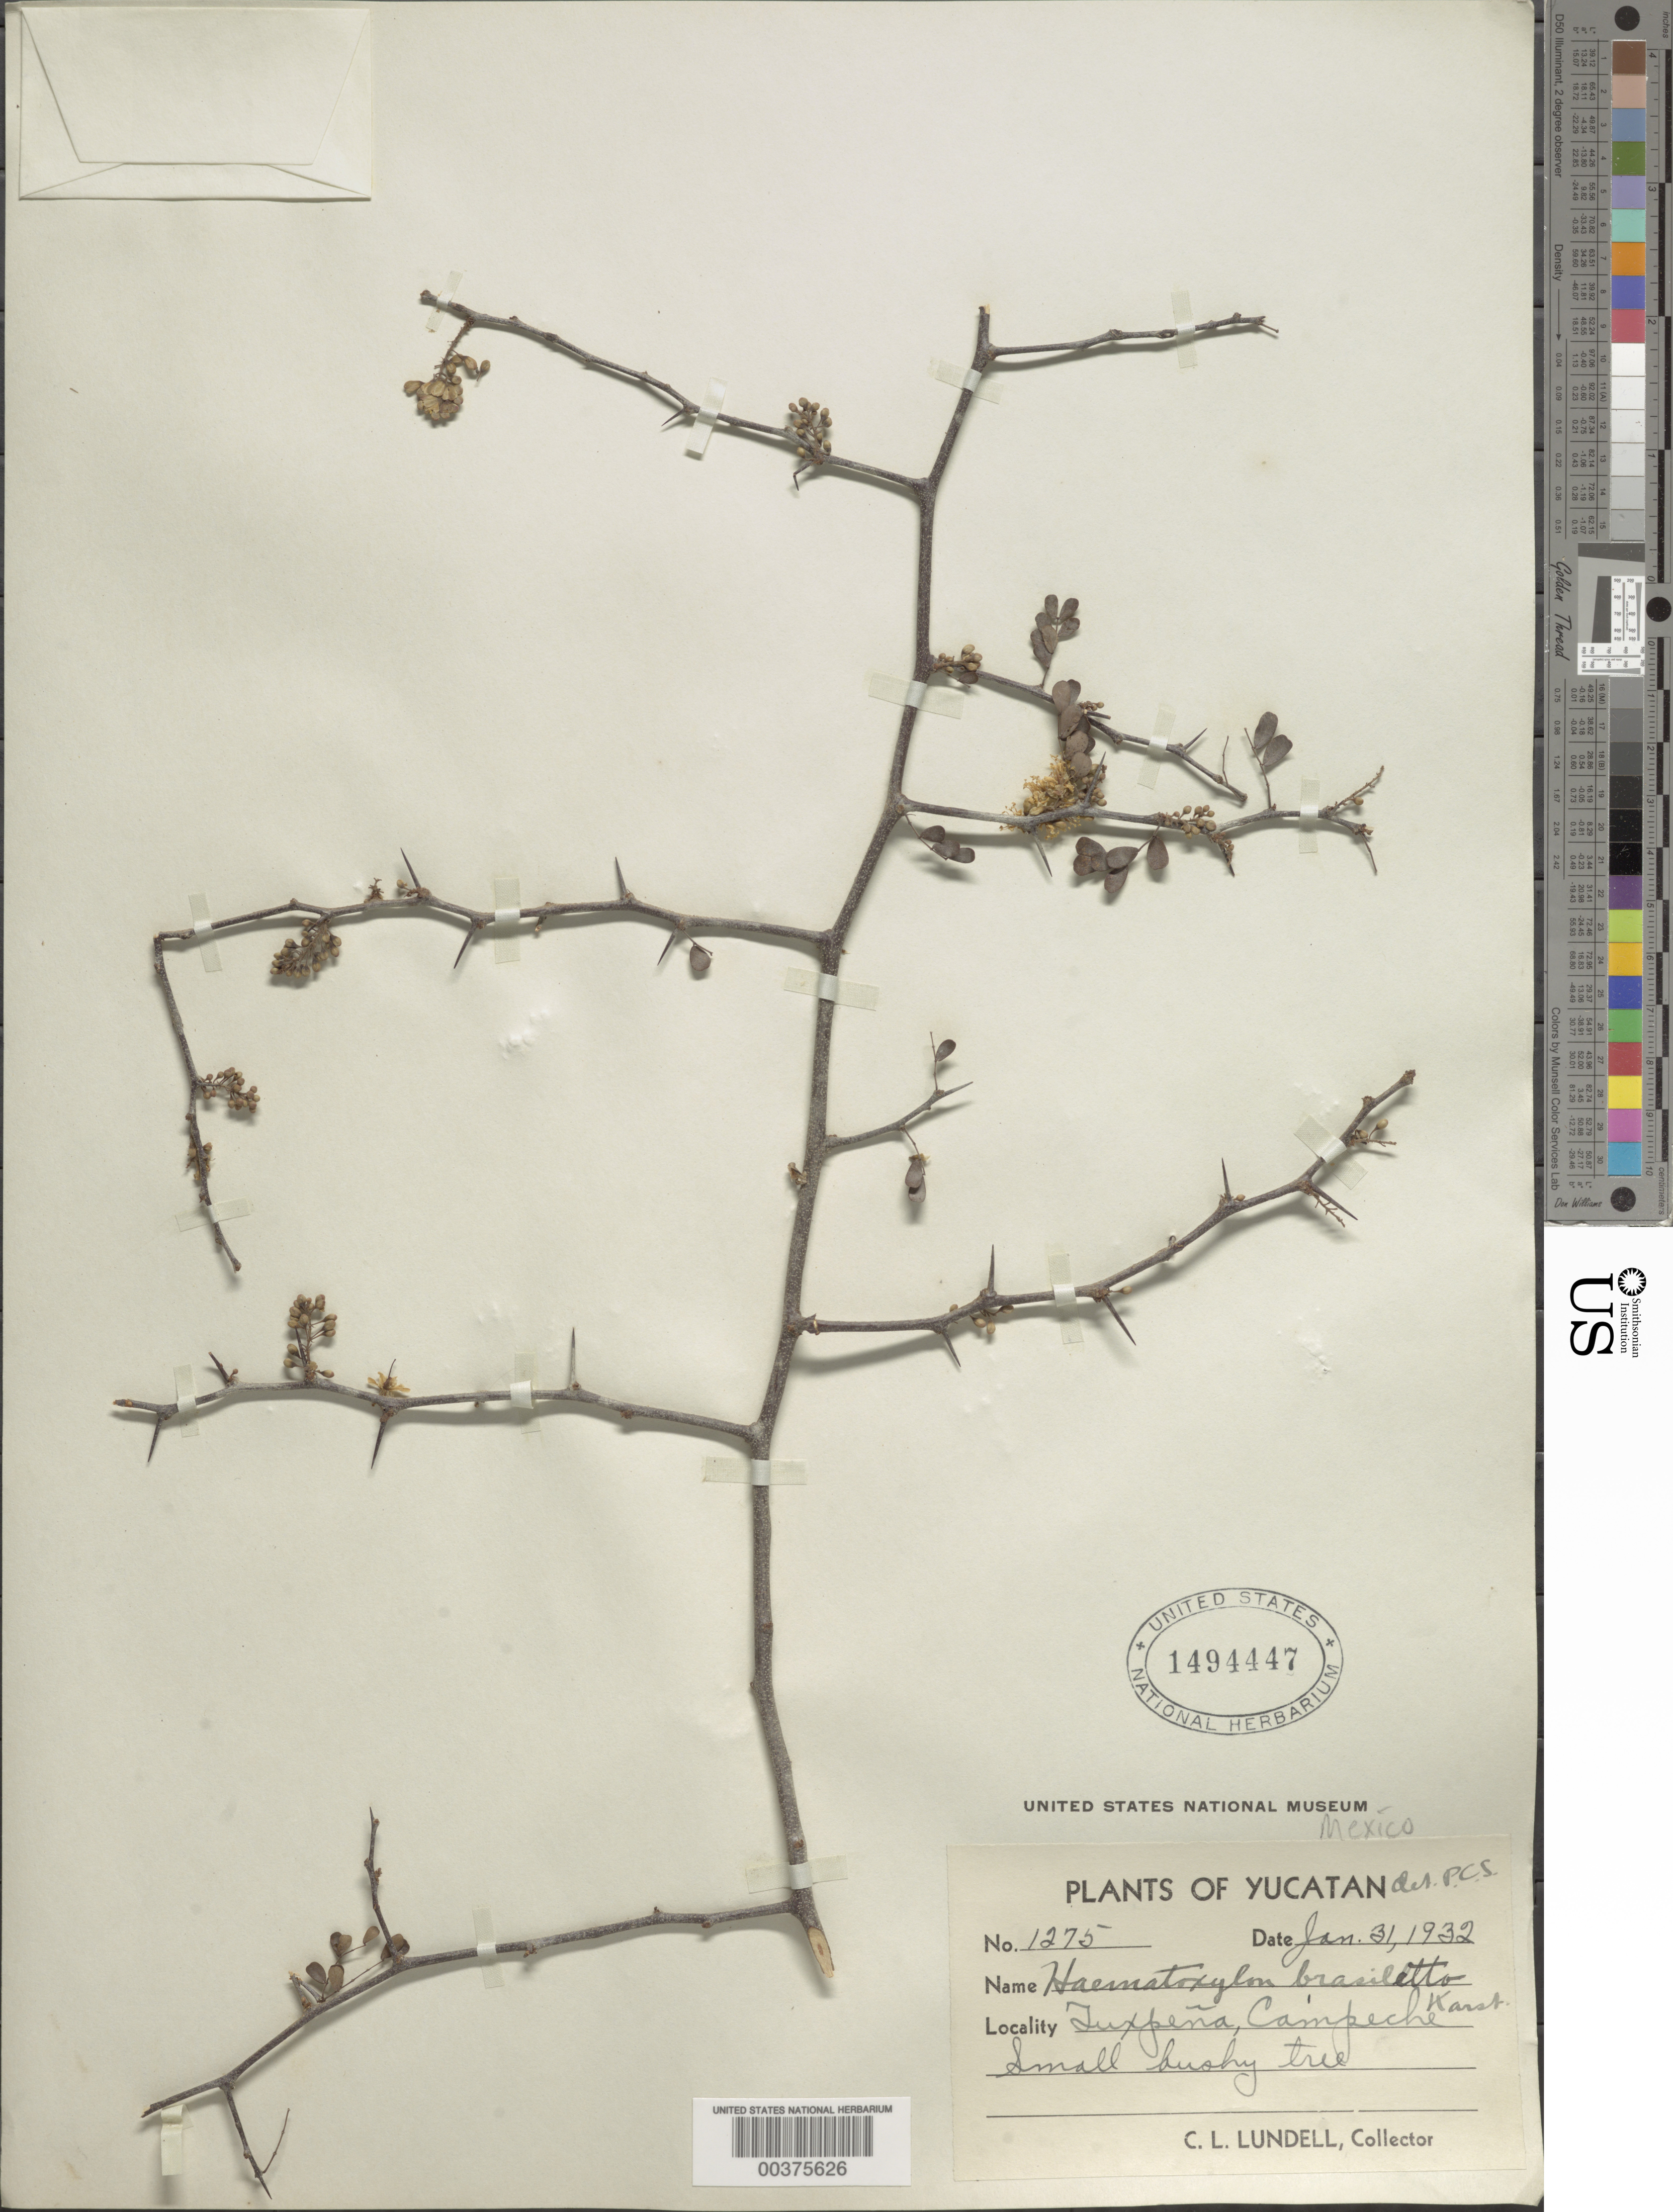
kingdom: Plantae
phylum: Tracheophyta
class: Magnoliopsida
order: Fabales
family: Fabaceae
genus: Haematoxylum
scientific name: Haematoxylum campechianum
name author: L.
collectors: C. L. Lundell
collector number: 1275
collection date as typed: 31 Jan 1932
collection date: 1932-01-31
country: Mexico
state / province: Campeche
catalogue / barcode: US 1494447